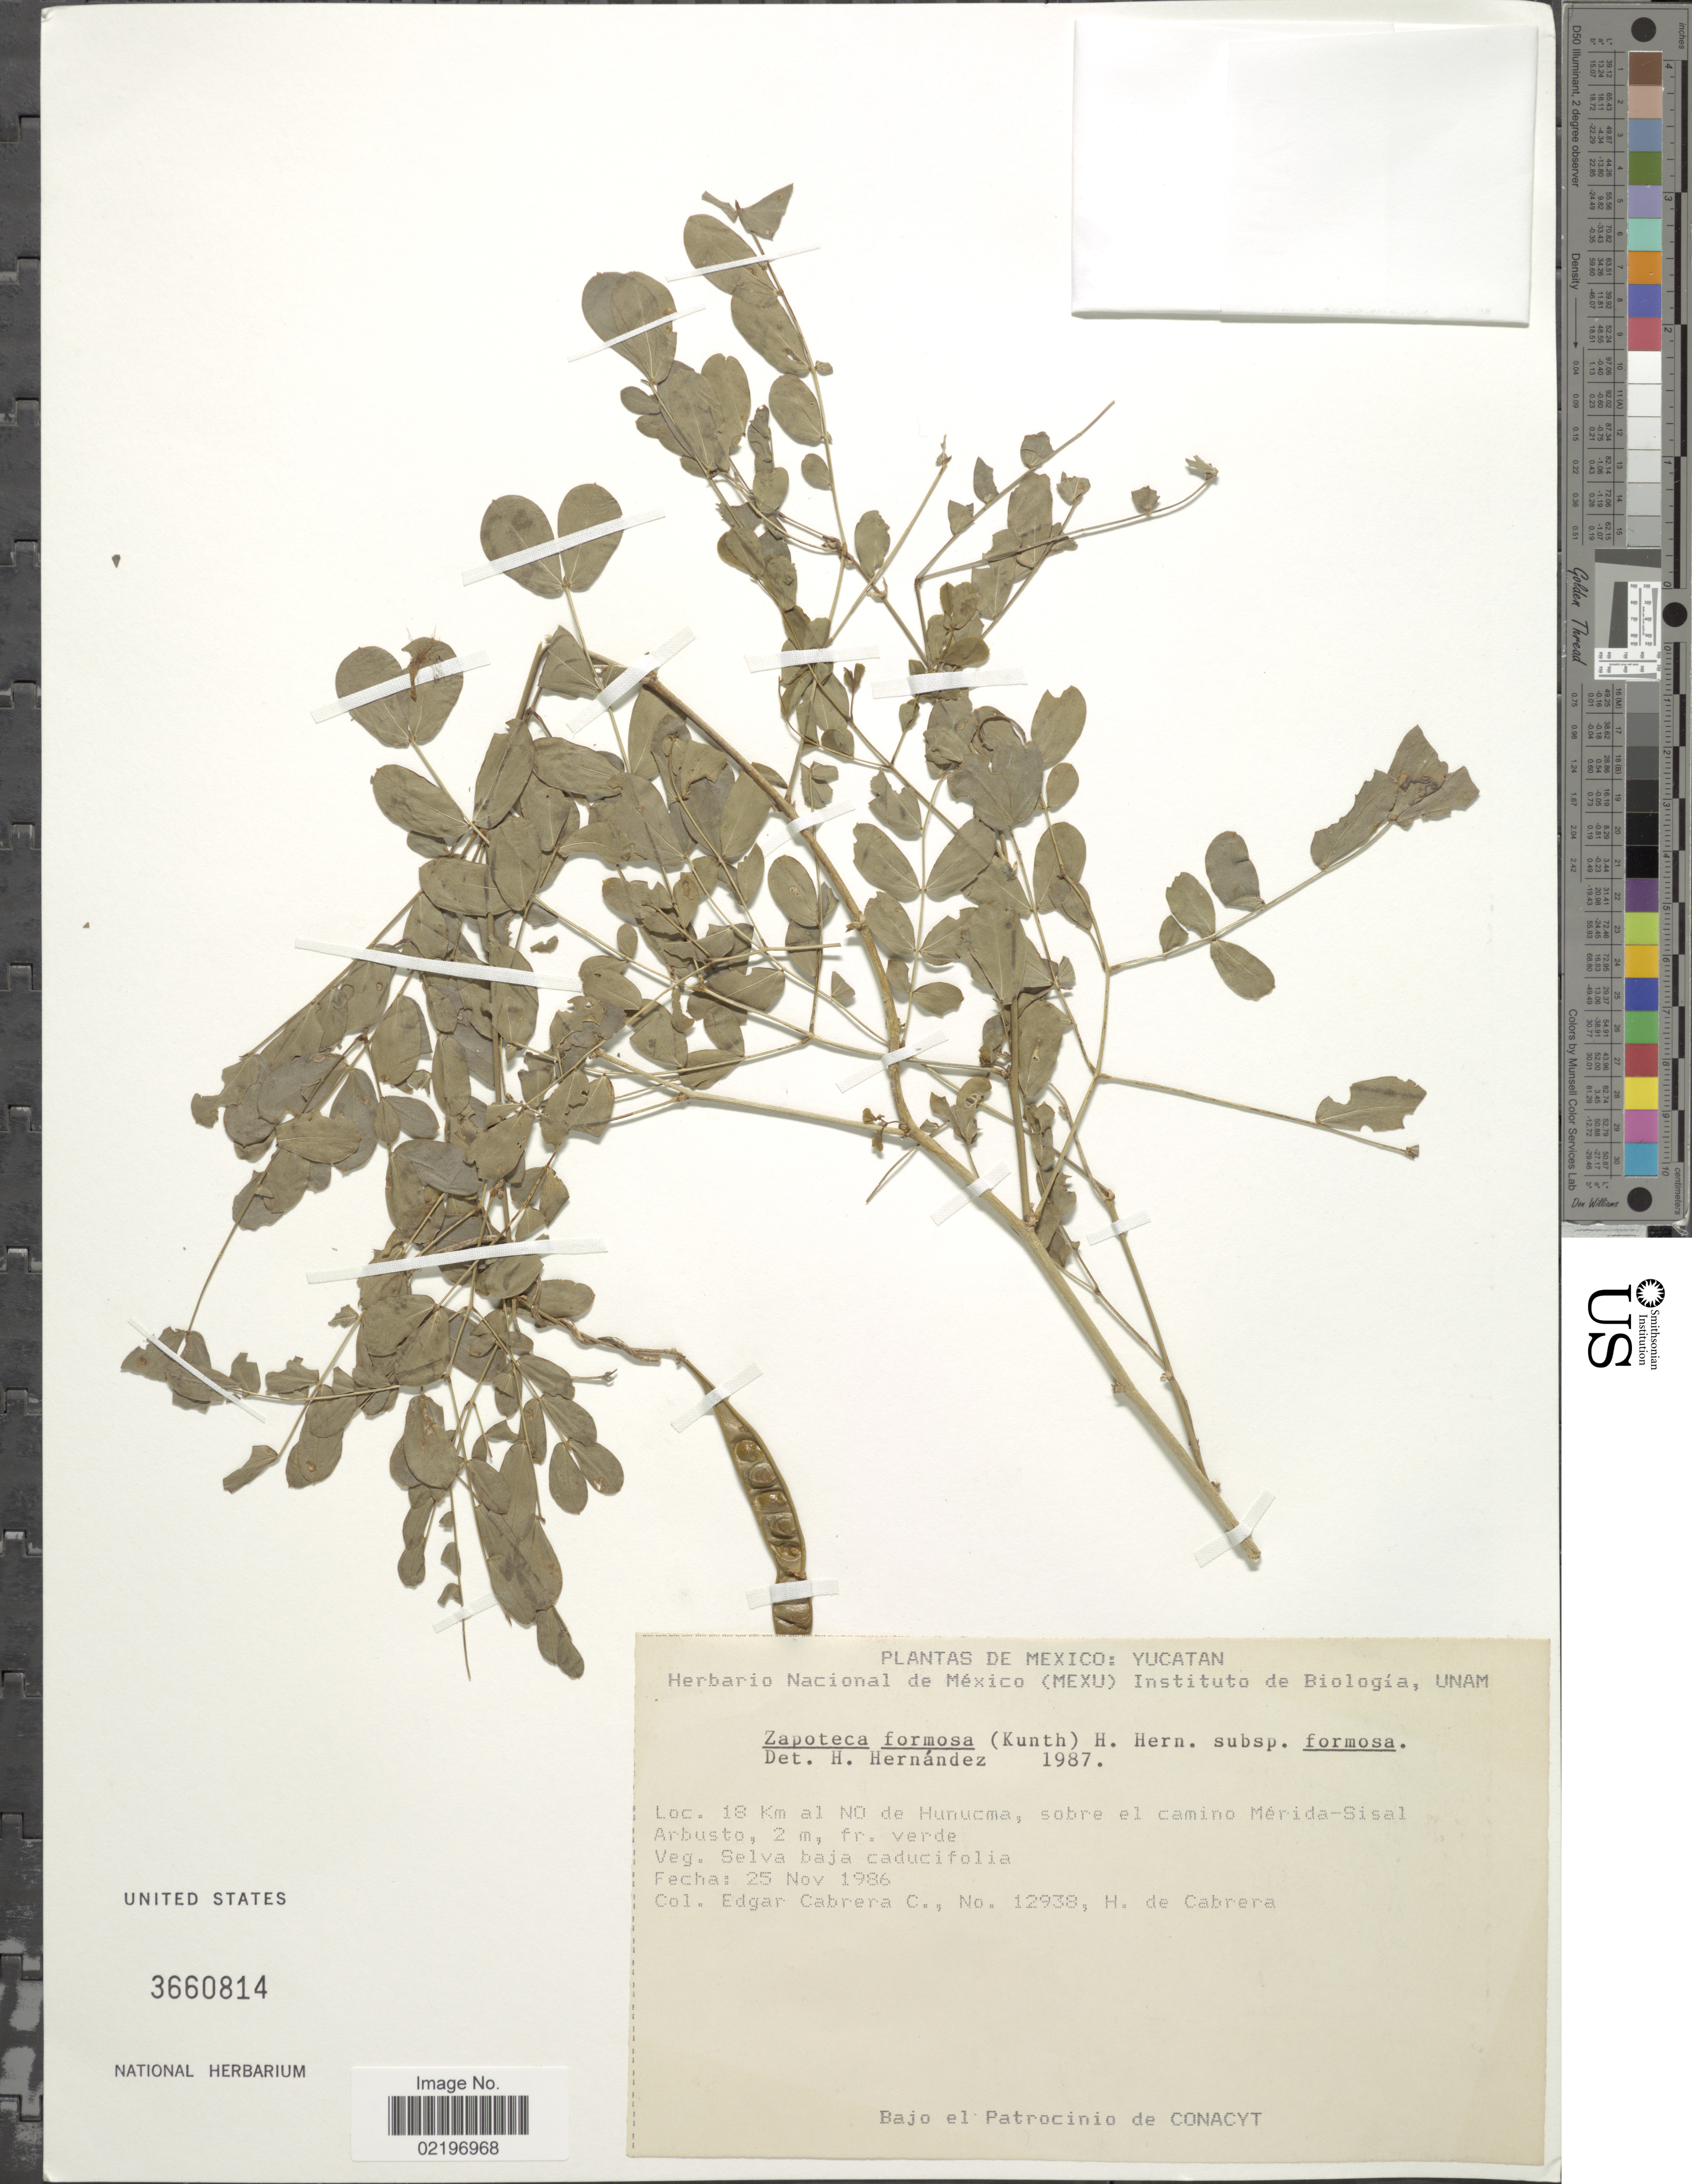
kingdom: Plantae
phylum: Tracheophyta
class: Magnoliopsida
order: Fabales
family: Fabaceae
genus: Zapoteca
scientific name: Zapoteca formosa subsp. formosa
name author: (Kunth) H.M. Hern.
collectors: E. Cabrera C. & H. de Cabrera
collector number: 12938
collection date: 1986-11-25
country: Mexico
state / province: Yucatán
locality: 18 Km al NO de Hunucma, sobre el camino Merida-Sisal.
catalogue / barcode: US 3660814